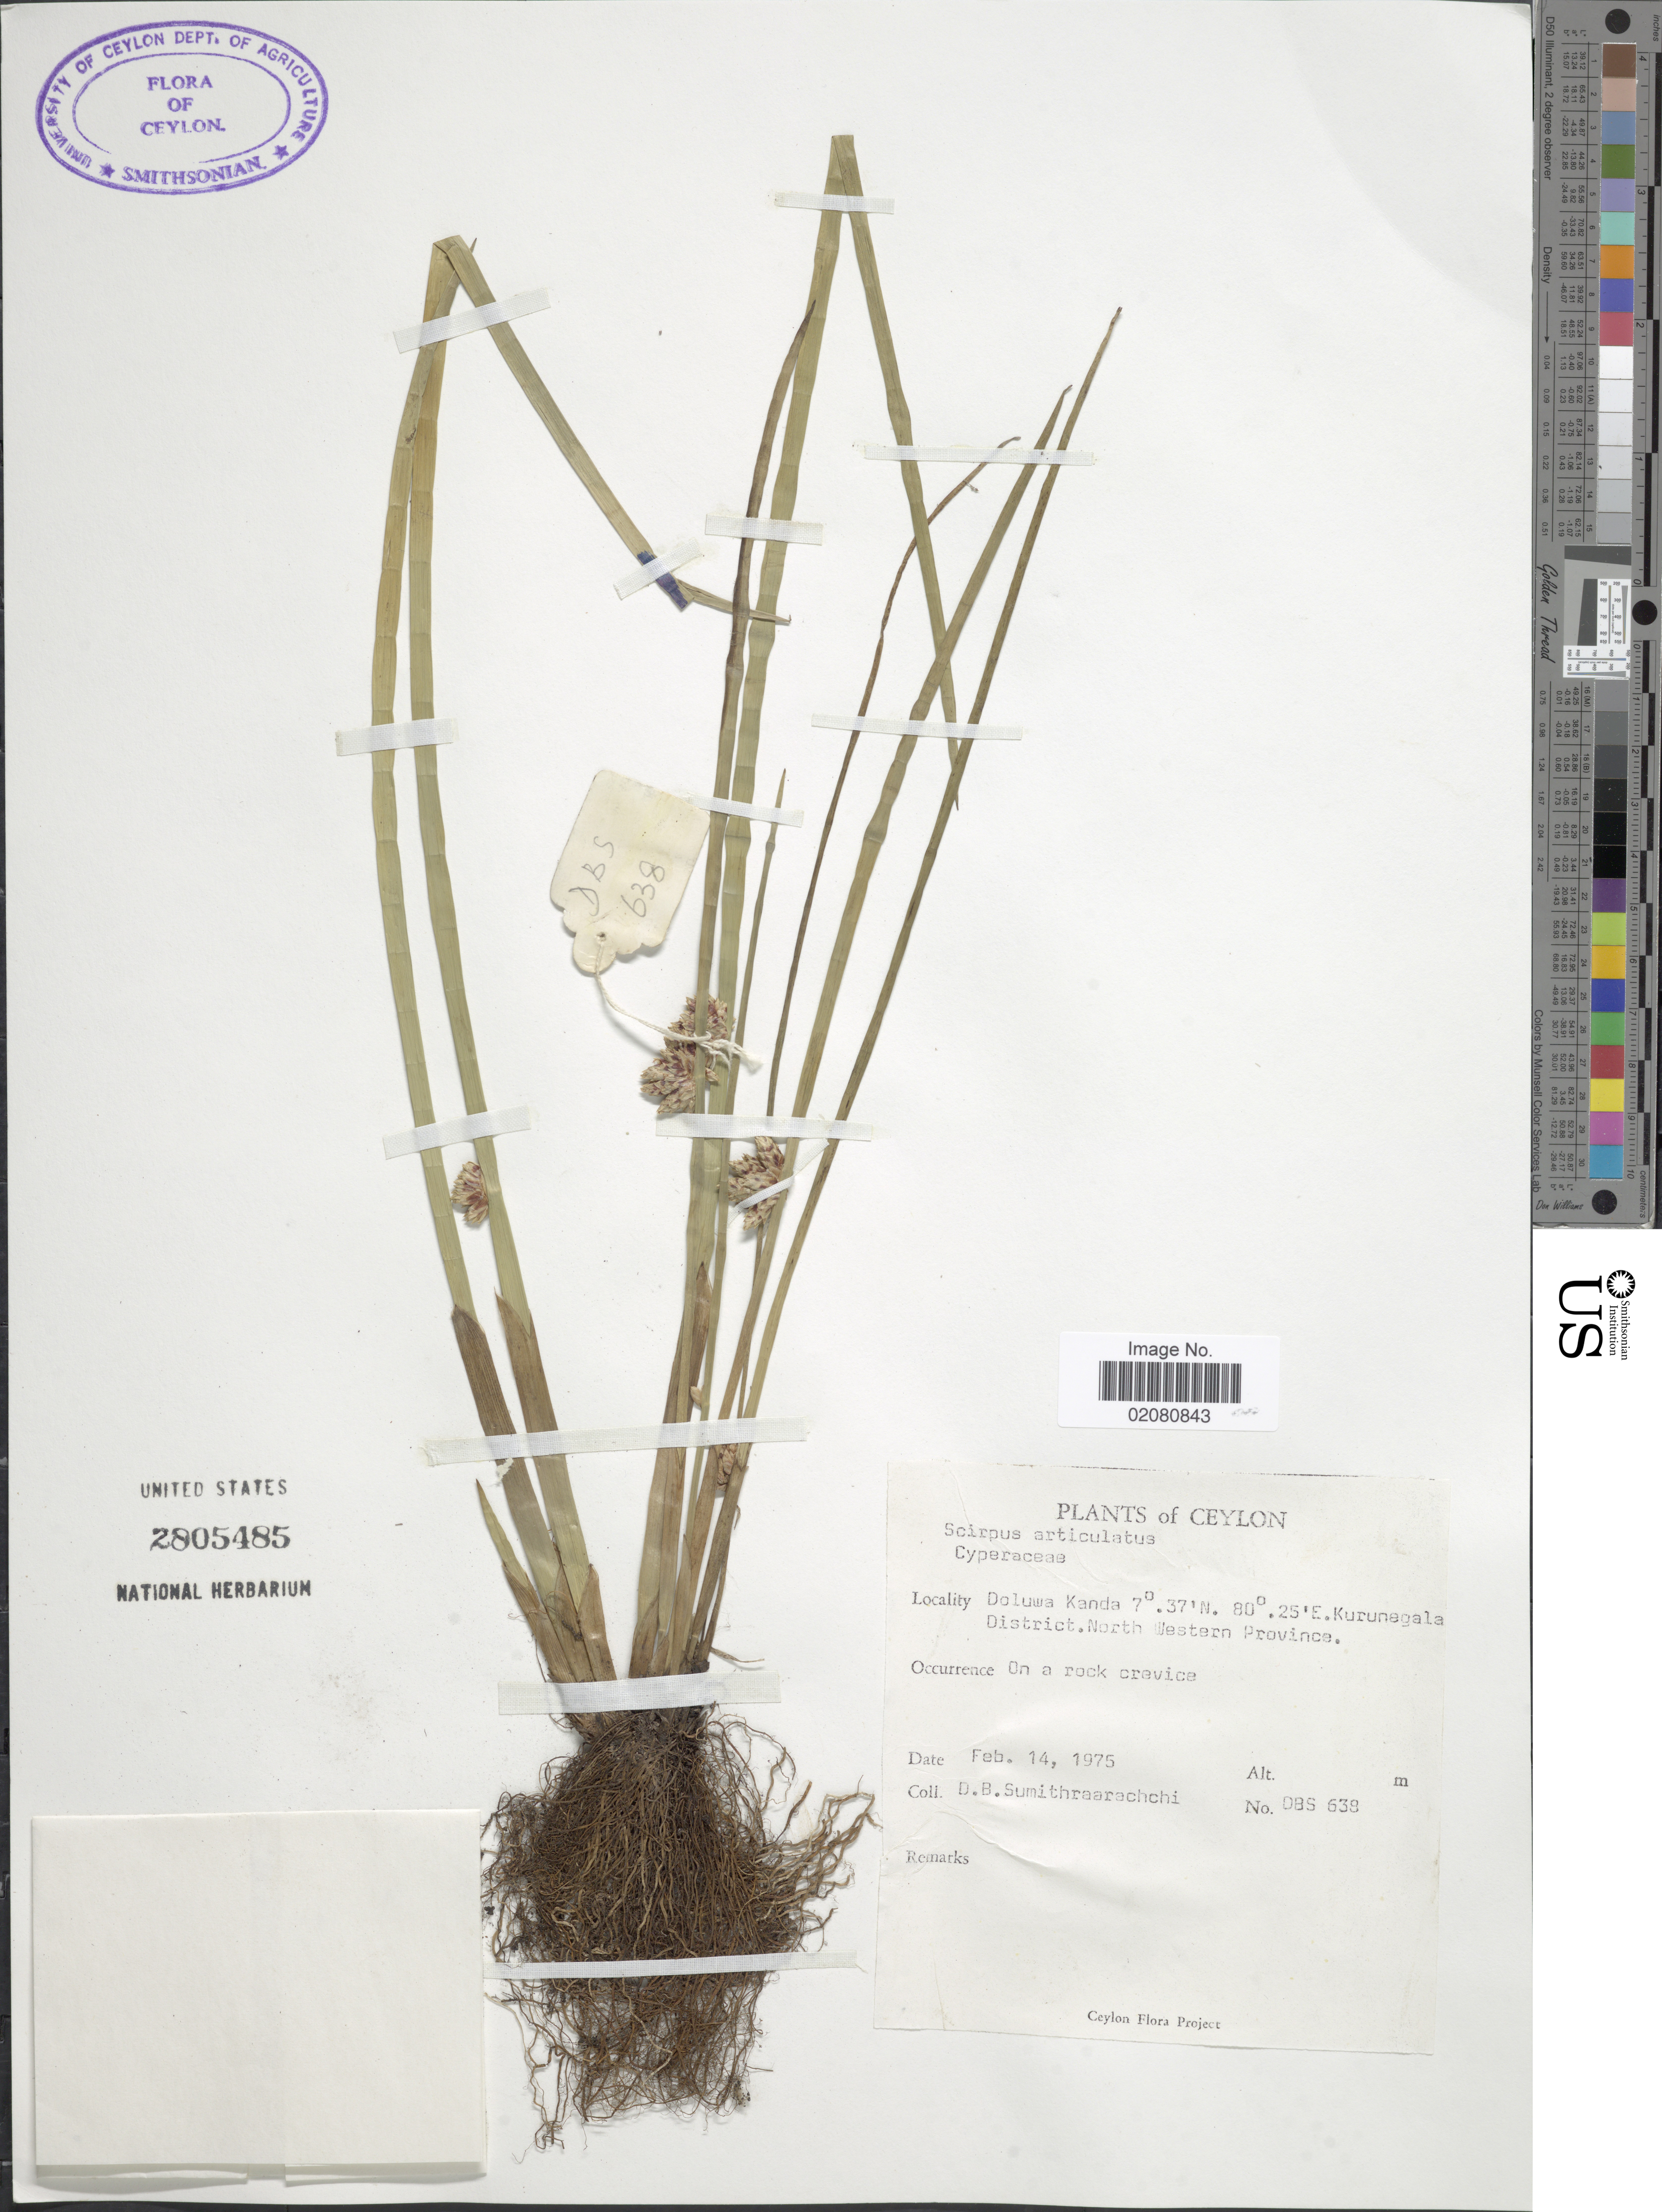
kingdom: Plantae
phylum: Tracheophyta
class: Liliopsida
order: Poales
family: Cyperaceae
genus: Schoenoplectus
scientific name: Schoenoplectus articulatus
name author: (L.) Palla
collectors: D. B. Sumithraarachchi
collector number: DBS638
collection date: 1975-02-14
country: Sri Lanka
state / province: North Western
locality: Ceylon. Doluwa Kanda. Kurunegala District. North Western Province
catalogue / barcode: US 2805485